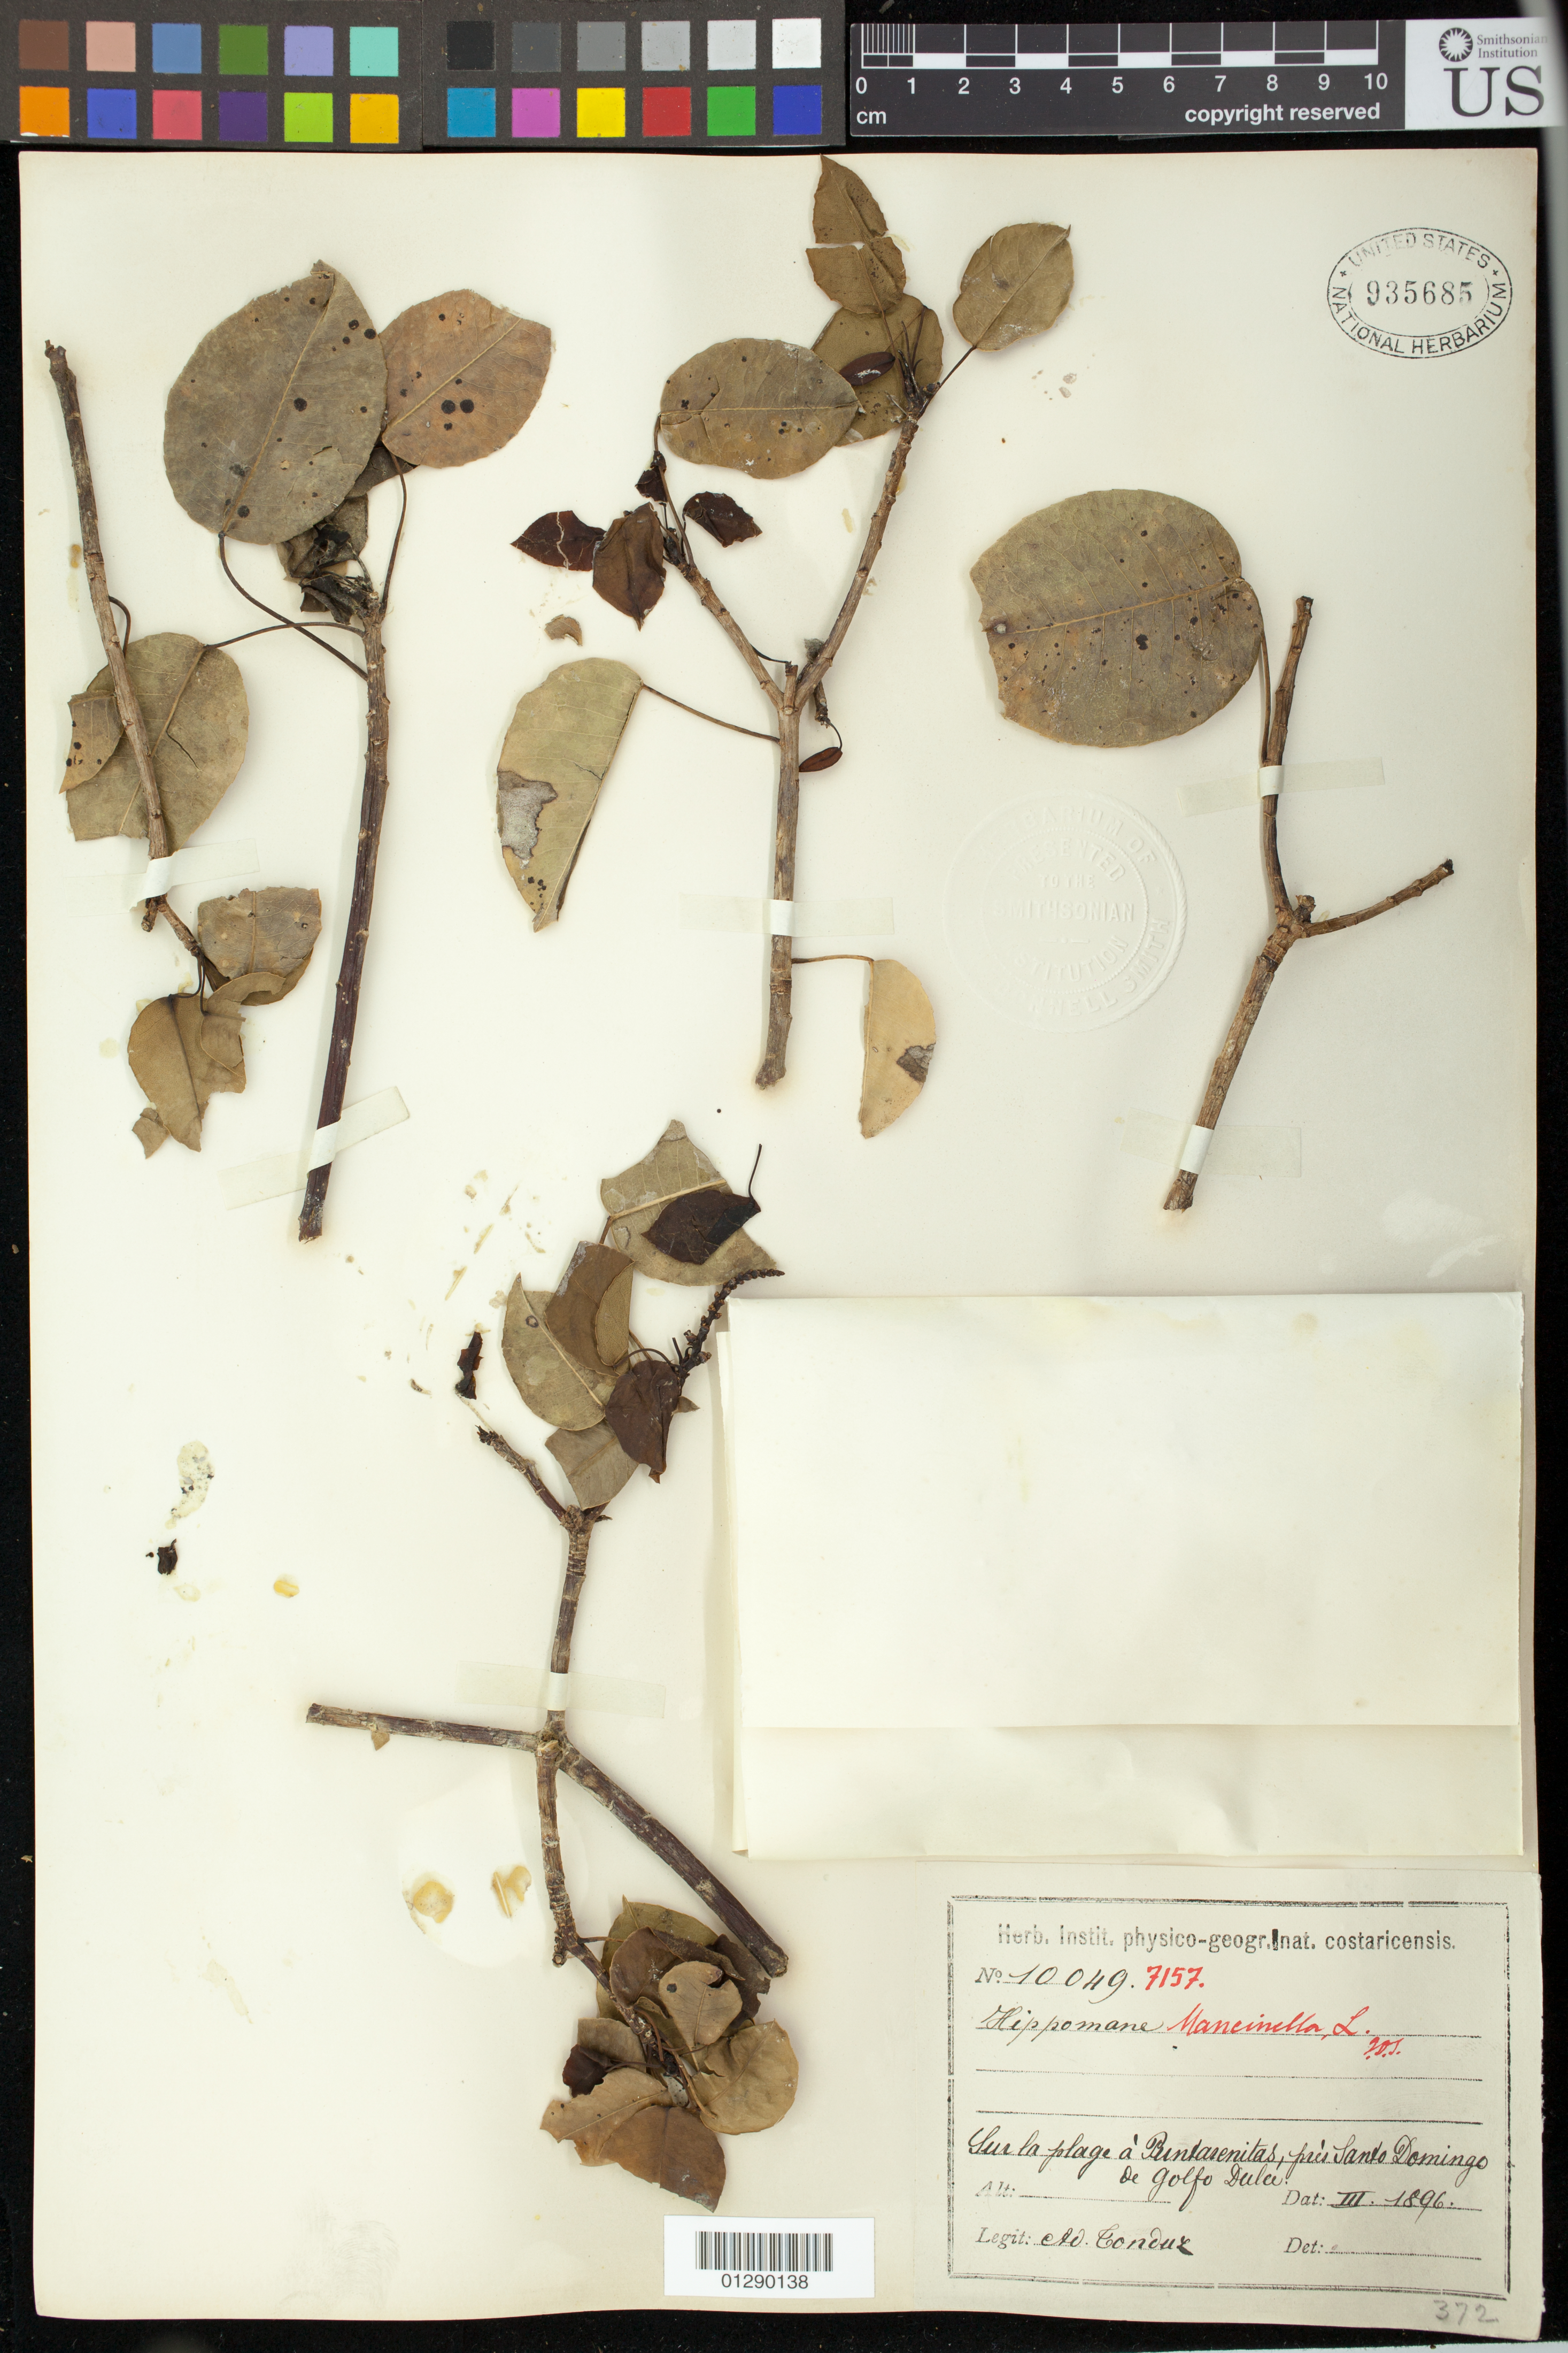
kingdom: Plantae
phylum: Tracheophyta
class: Magnoliopsida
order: Malpighiales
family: Euphorbiaceae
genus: Hippomane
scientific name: Hippomane mancinella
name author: L.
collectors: A. Tonduz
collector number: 10049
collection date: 1896-03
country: Costa Rica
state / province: Puntarenas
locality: Sur la plage a Sur la plage a Puntasenitas, pris Santo Domingo de Golfo Dulce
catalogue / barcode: US 935685